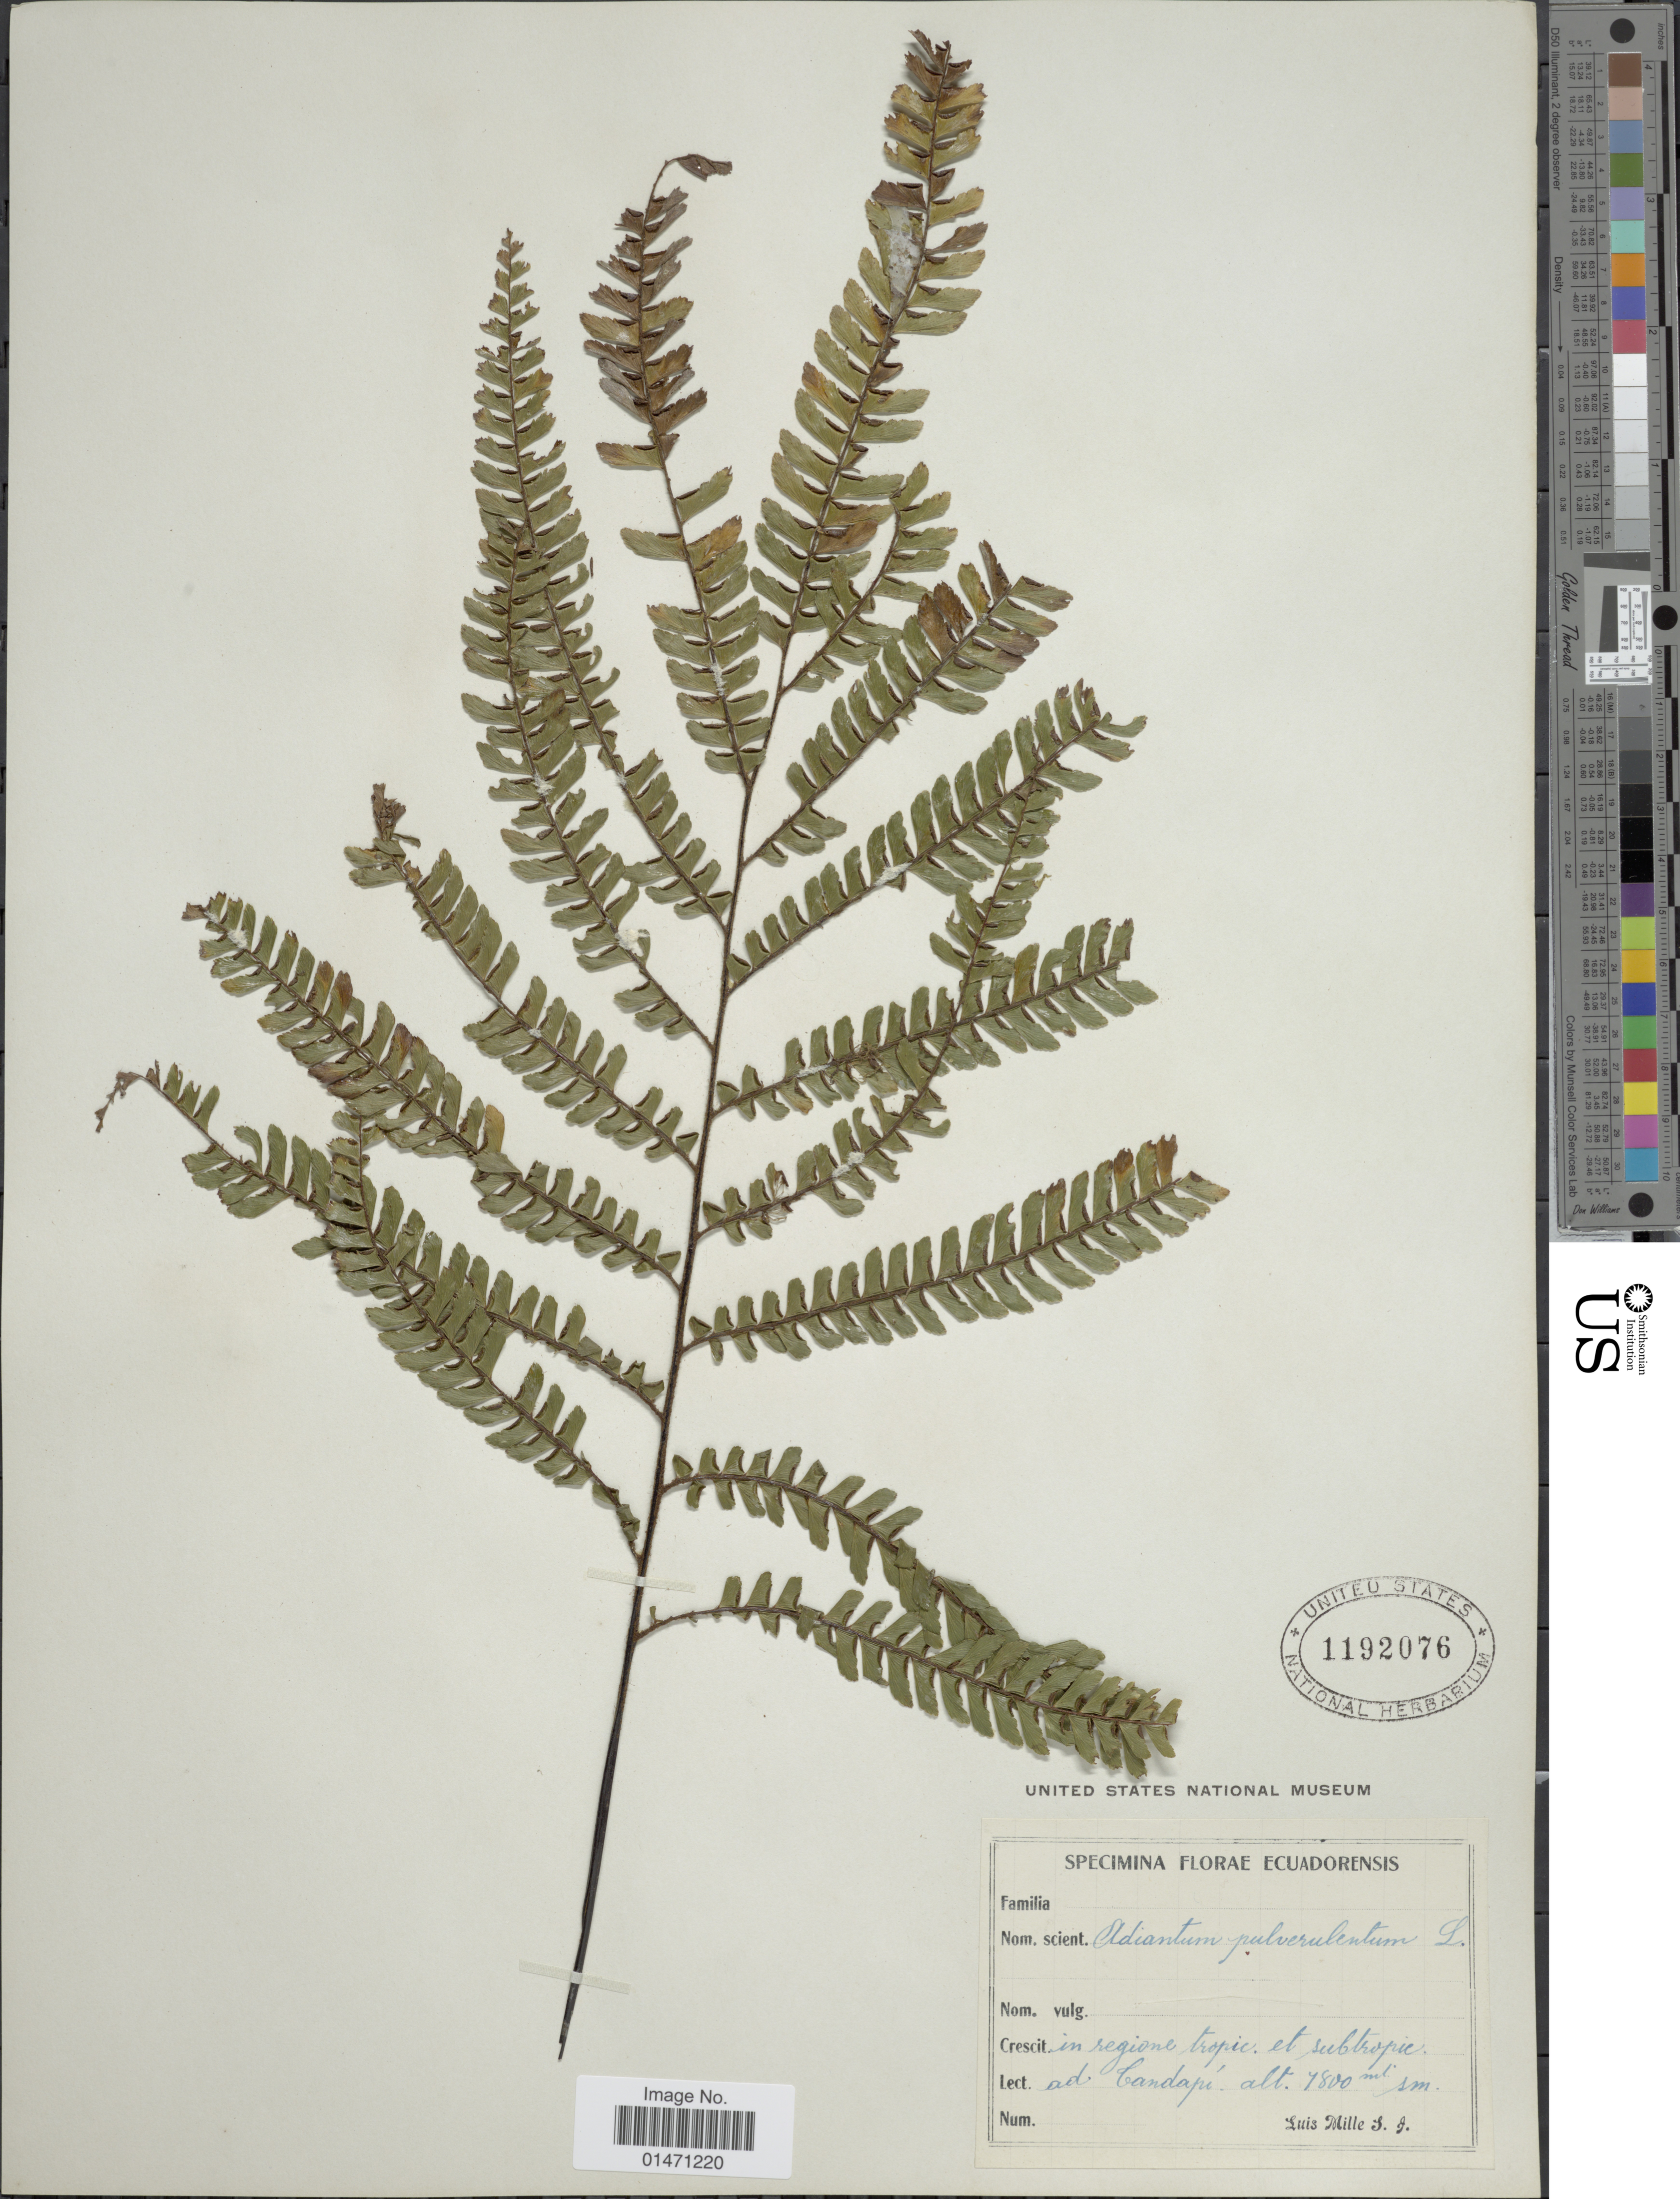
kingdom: Plantae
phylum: Tracheophyta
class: Polypodiopsida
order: Polypodiales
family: Pteridaceae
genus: Adiantum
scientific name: Adiantum pulverulentum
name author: L.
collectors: L. Mille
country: Ecuador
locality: Florae Ecuadorensis, in regione tropic, et subtropicae ad Candapí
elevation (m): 1800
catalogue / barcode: US 1192076